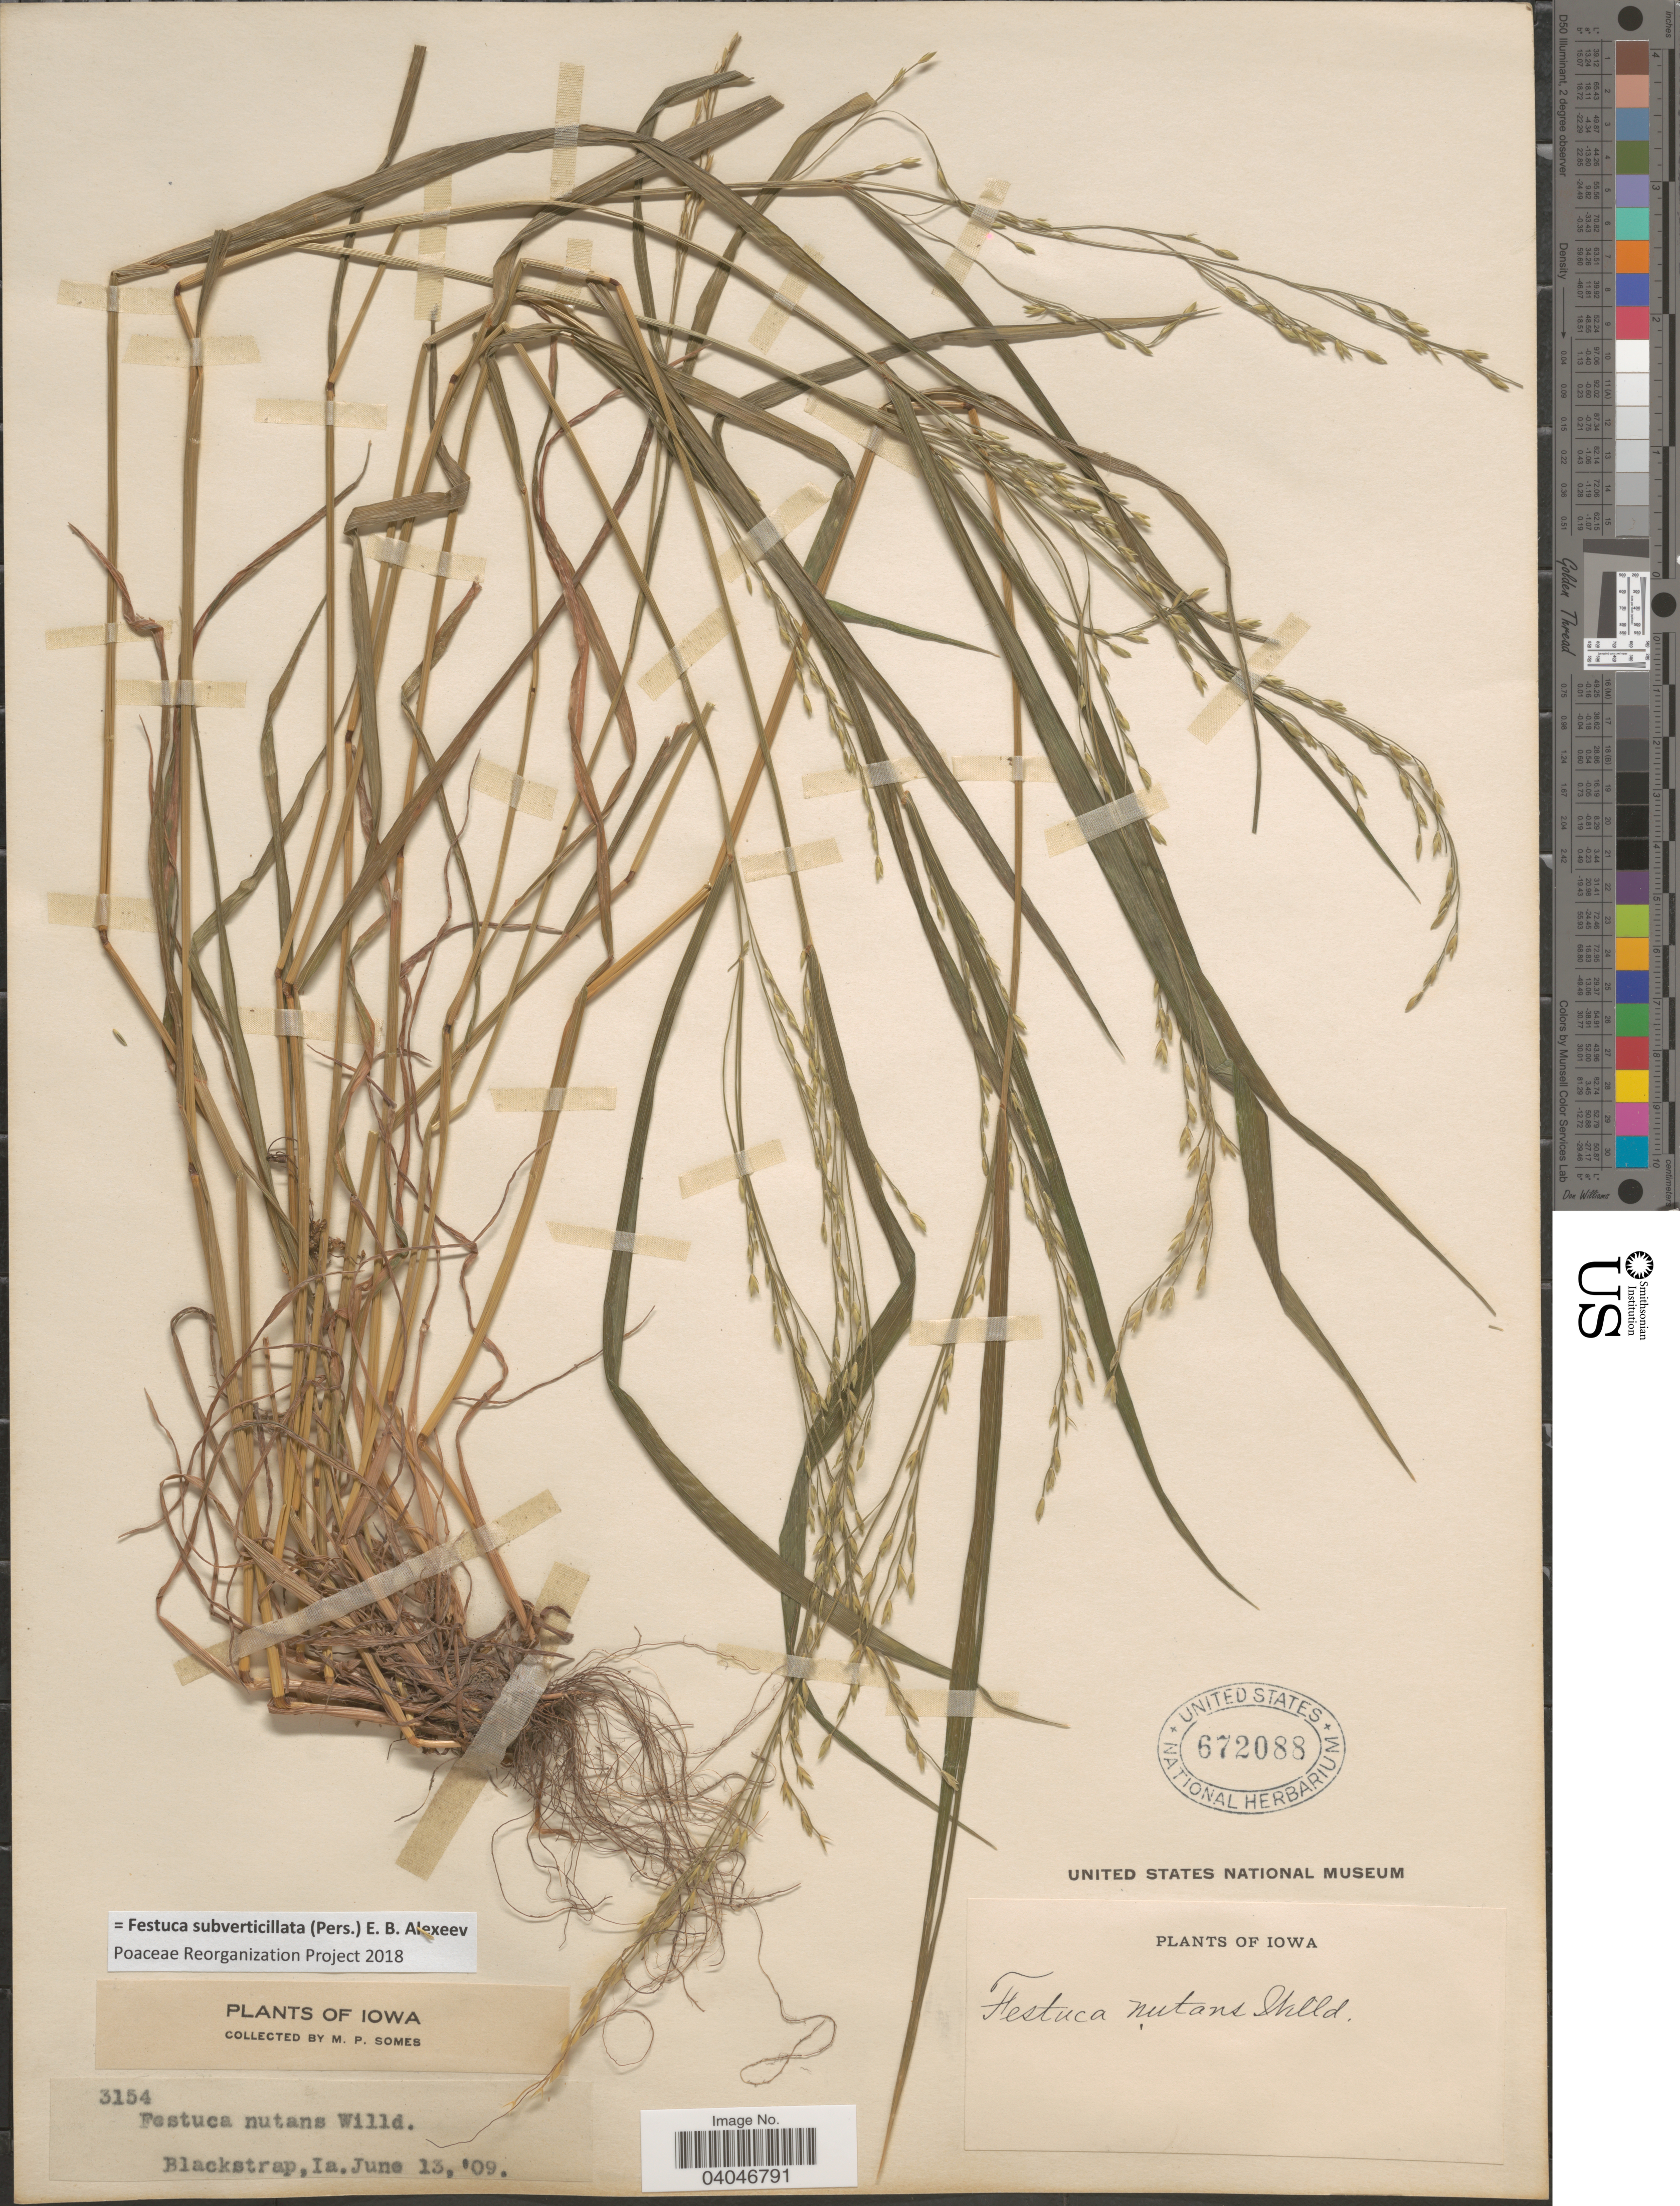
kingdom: Plantae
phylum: Tracheophyta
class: Liliopsida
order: Poales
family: Poaceae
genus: Festuca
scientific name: Festuca subverticillata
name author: (Pers.) E.B. Alexeev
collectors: M. Somes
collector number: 3154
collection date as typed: Transcribed d/m/y: 13/6/9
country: United States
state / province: Iowa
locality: Blackstrap.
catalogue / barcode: US 672088